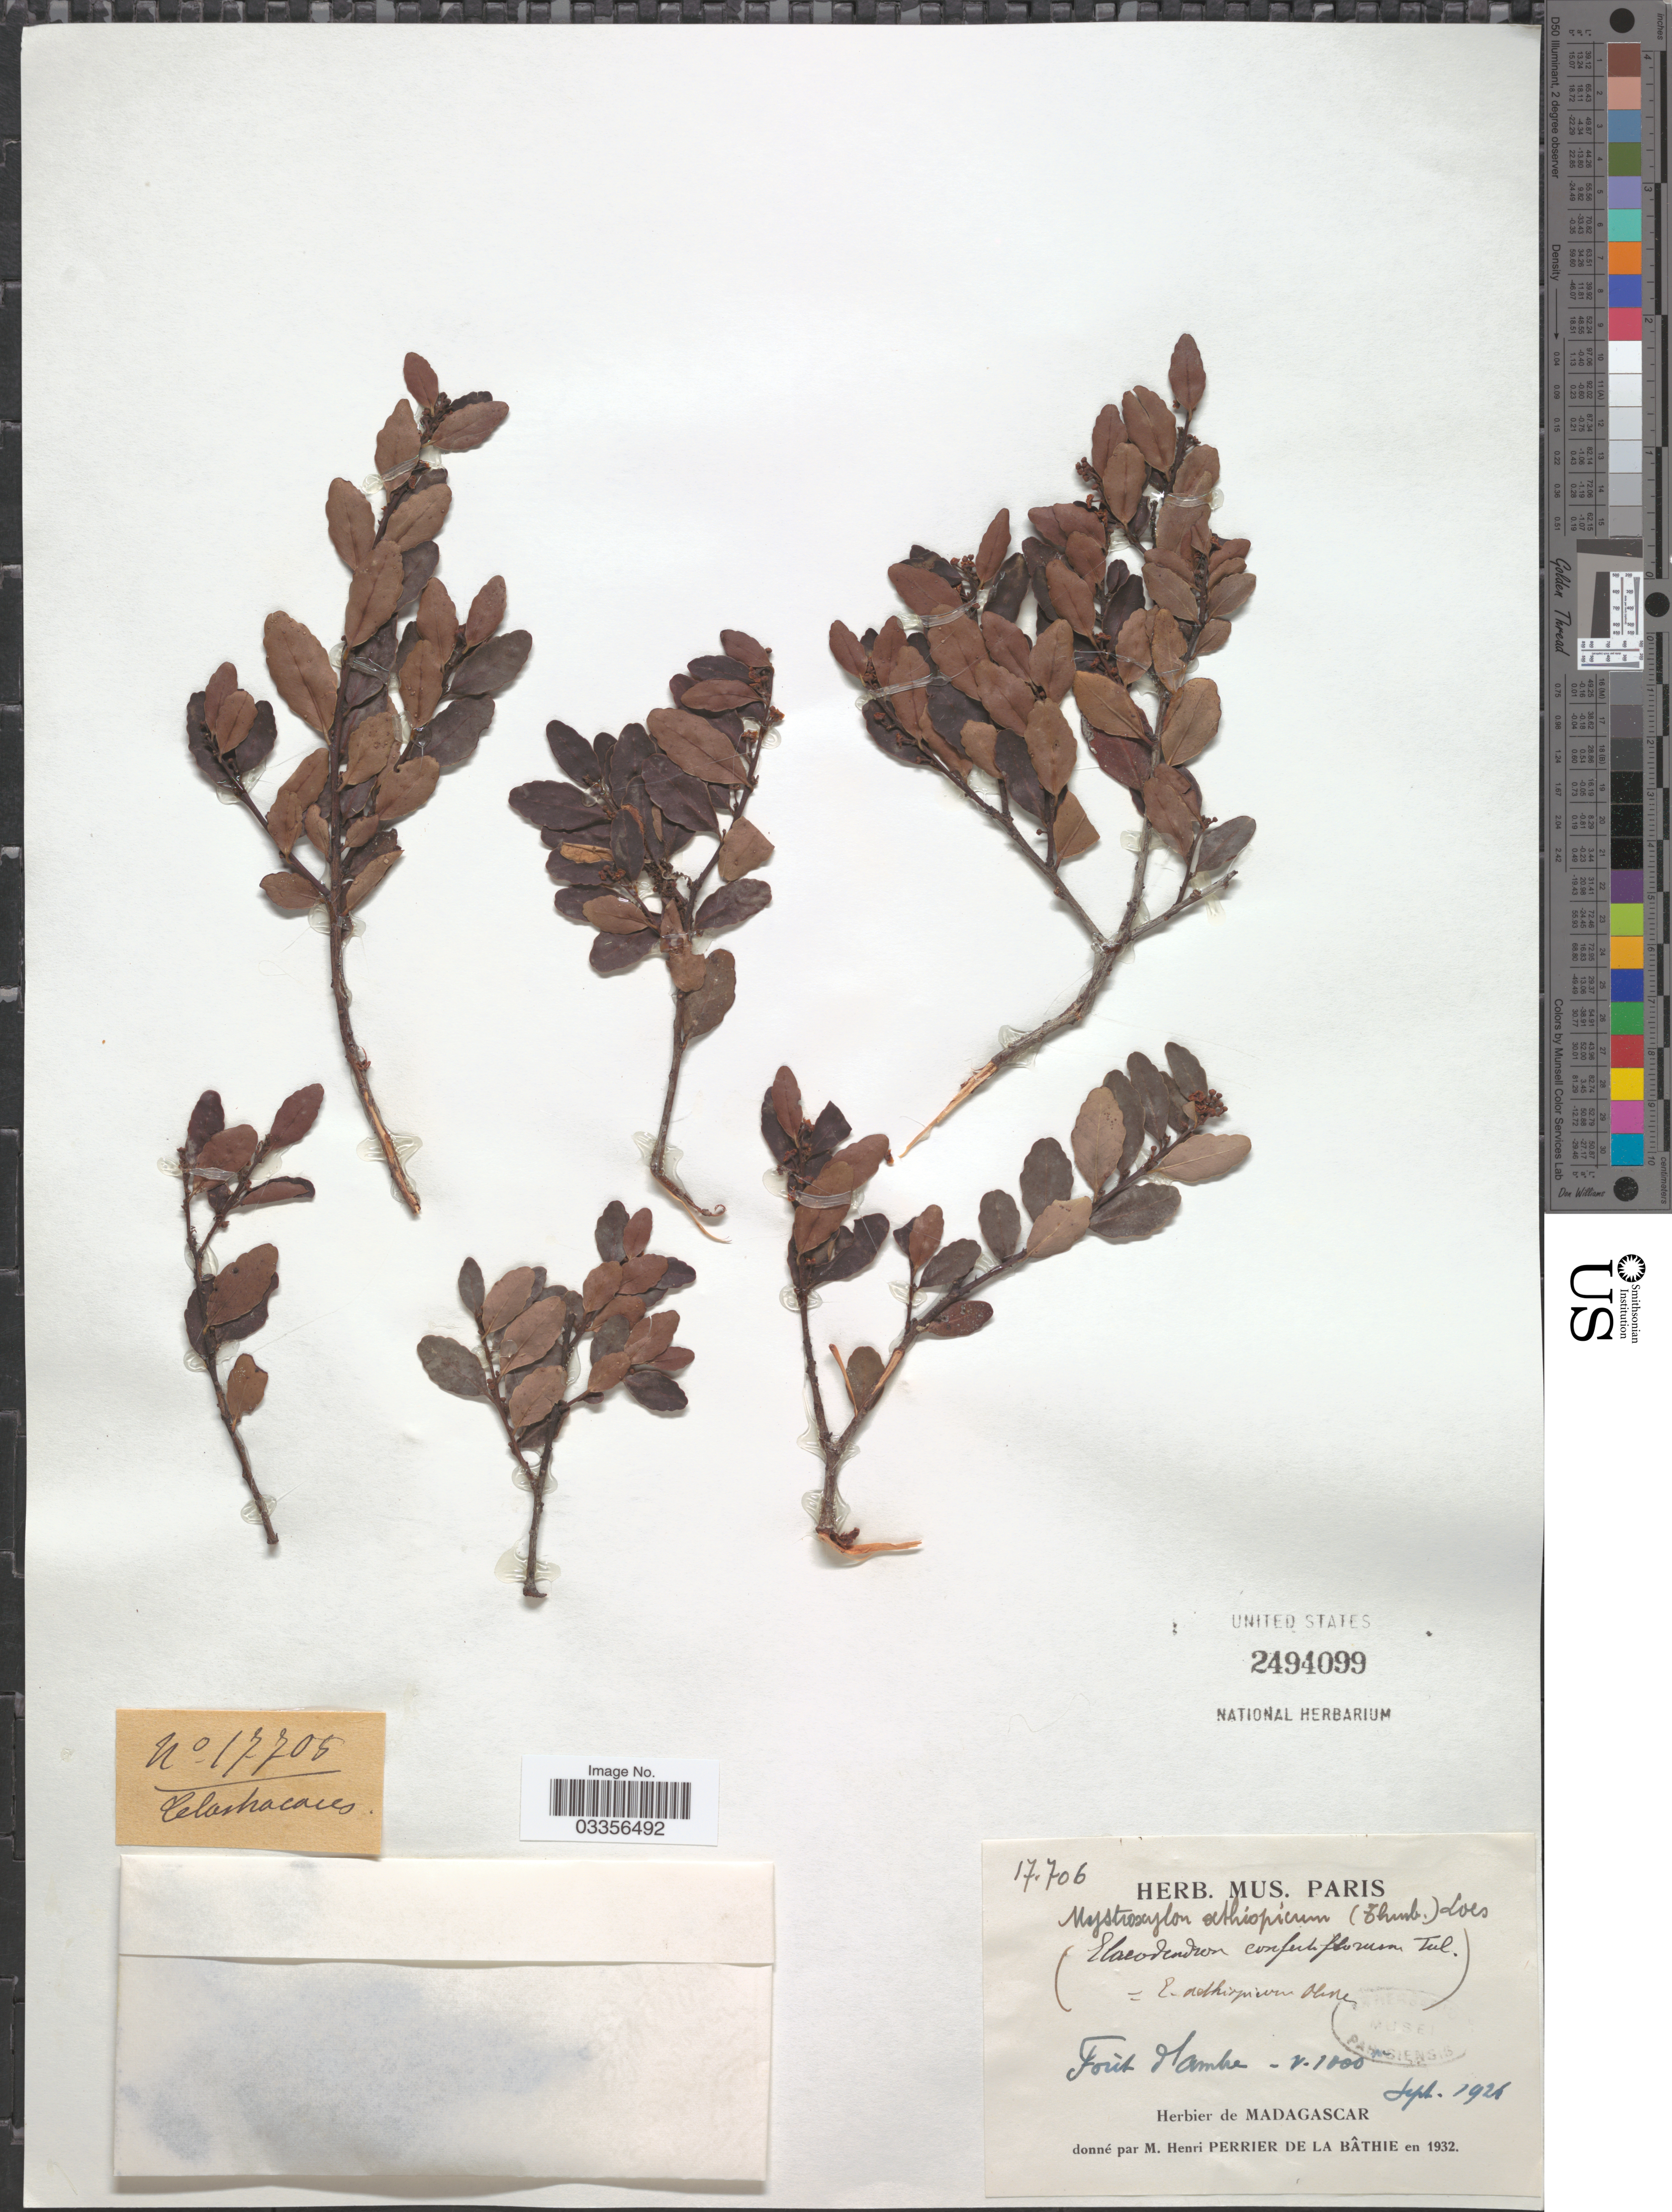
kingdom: Plantae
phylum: Tracheophyta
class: Magnoliopsida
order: Celastrales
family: Celastraceae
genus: Mystroxylon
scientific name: Mystroxylon aethiopicum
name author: (Thunb.) Loes.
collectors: H. Perrier de la Bâthie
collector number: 17706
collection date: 1926-09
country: Madagascar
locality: Forèt d'Ambre.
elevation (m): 1000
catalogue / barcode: US 2494099